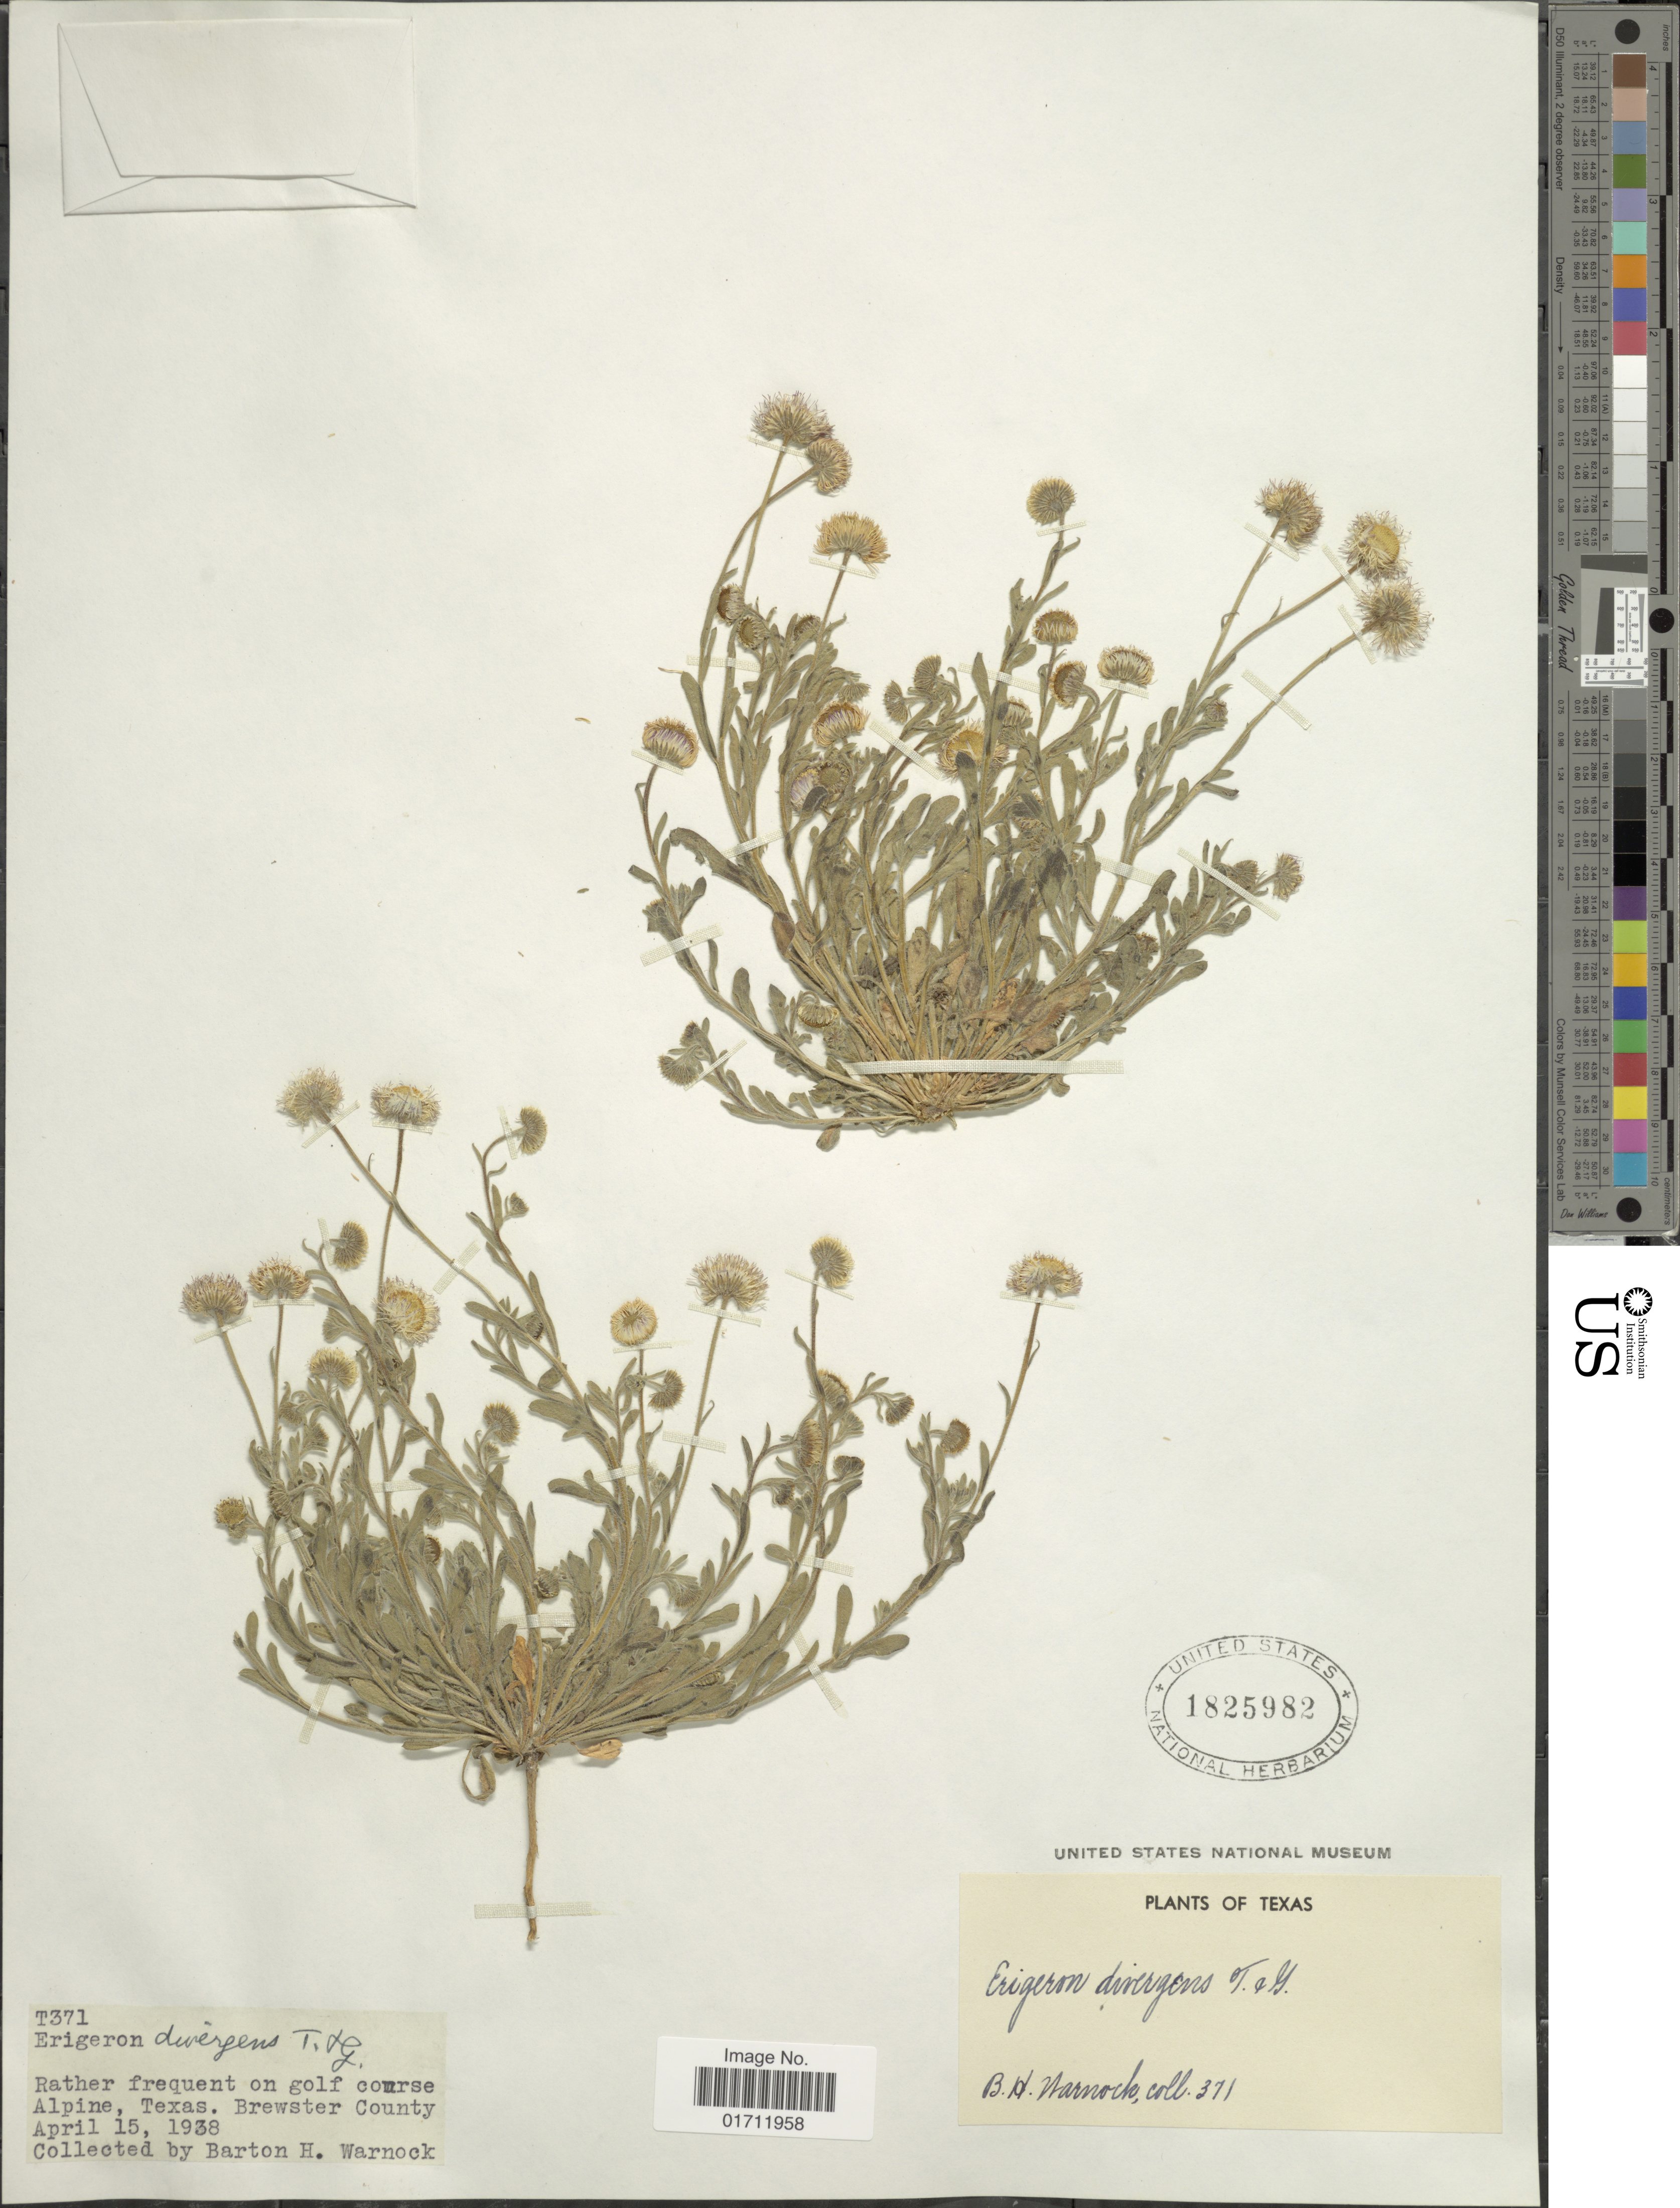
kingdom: Plantae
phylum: Tracheophyta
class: Magnoliopsida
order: Asterales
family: Asteraceae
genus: Erigeron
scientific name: Erigeron divergens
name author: Torr. & A. Gray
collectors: B. H. Warnock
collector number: T371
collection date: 1938-04-15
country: United States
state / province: Texas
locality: Rather frequent on golf course Alpine, Brewster County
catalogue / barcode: US 1825982